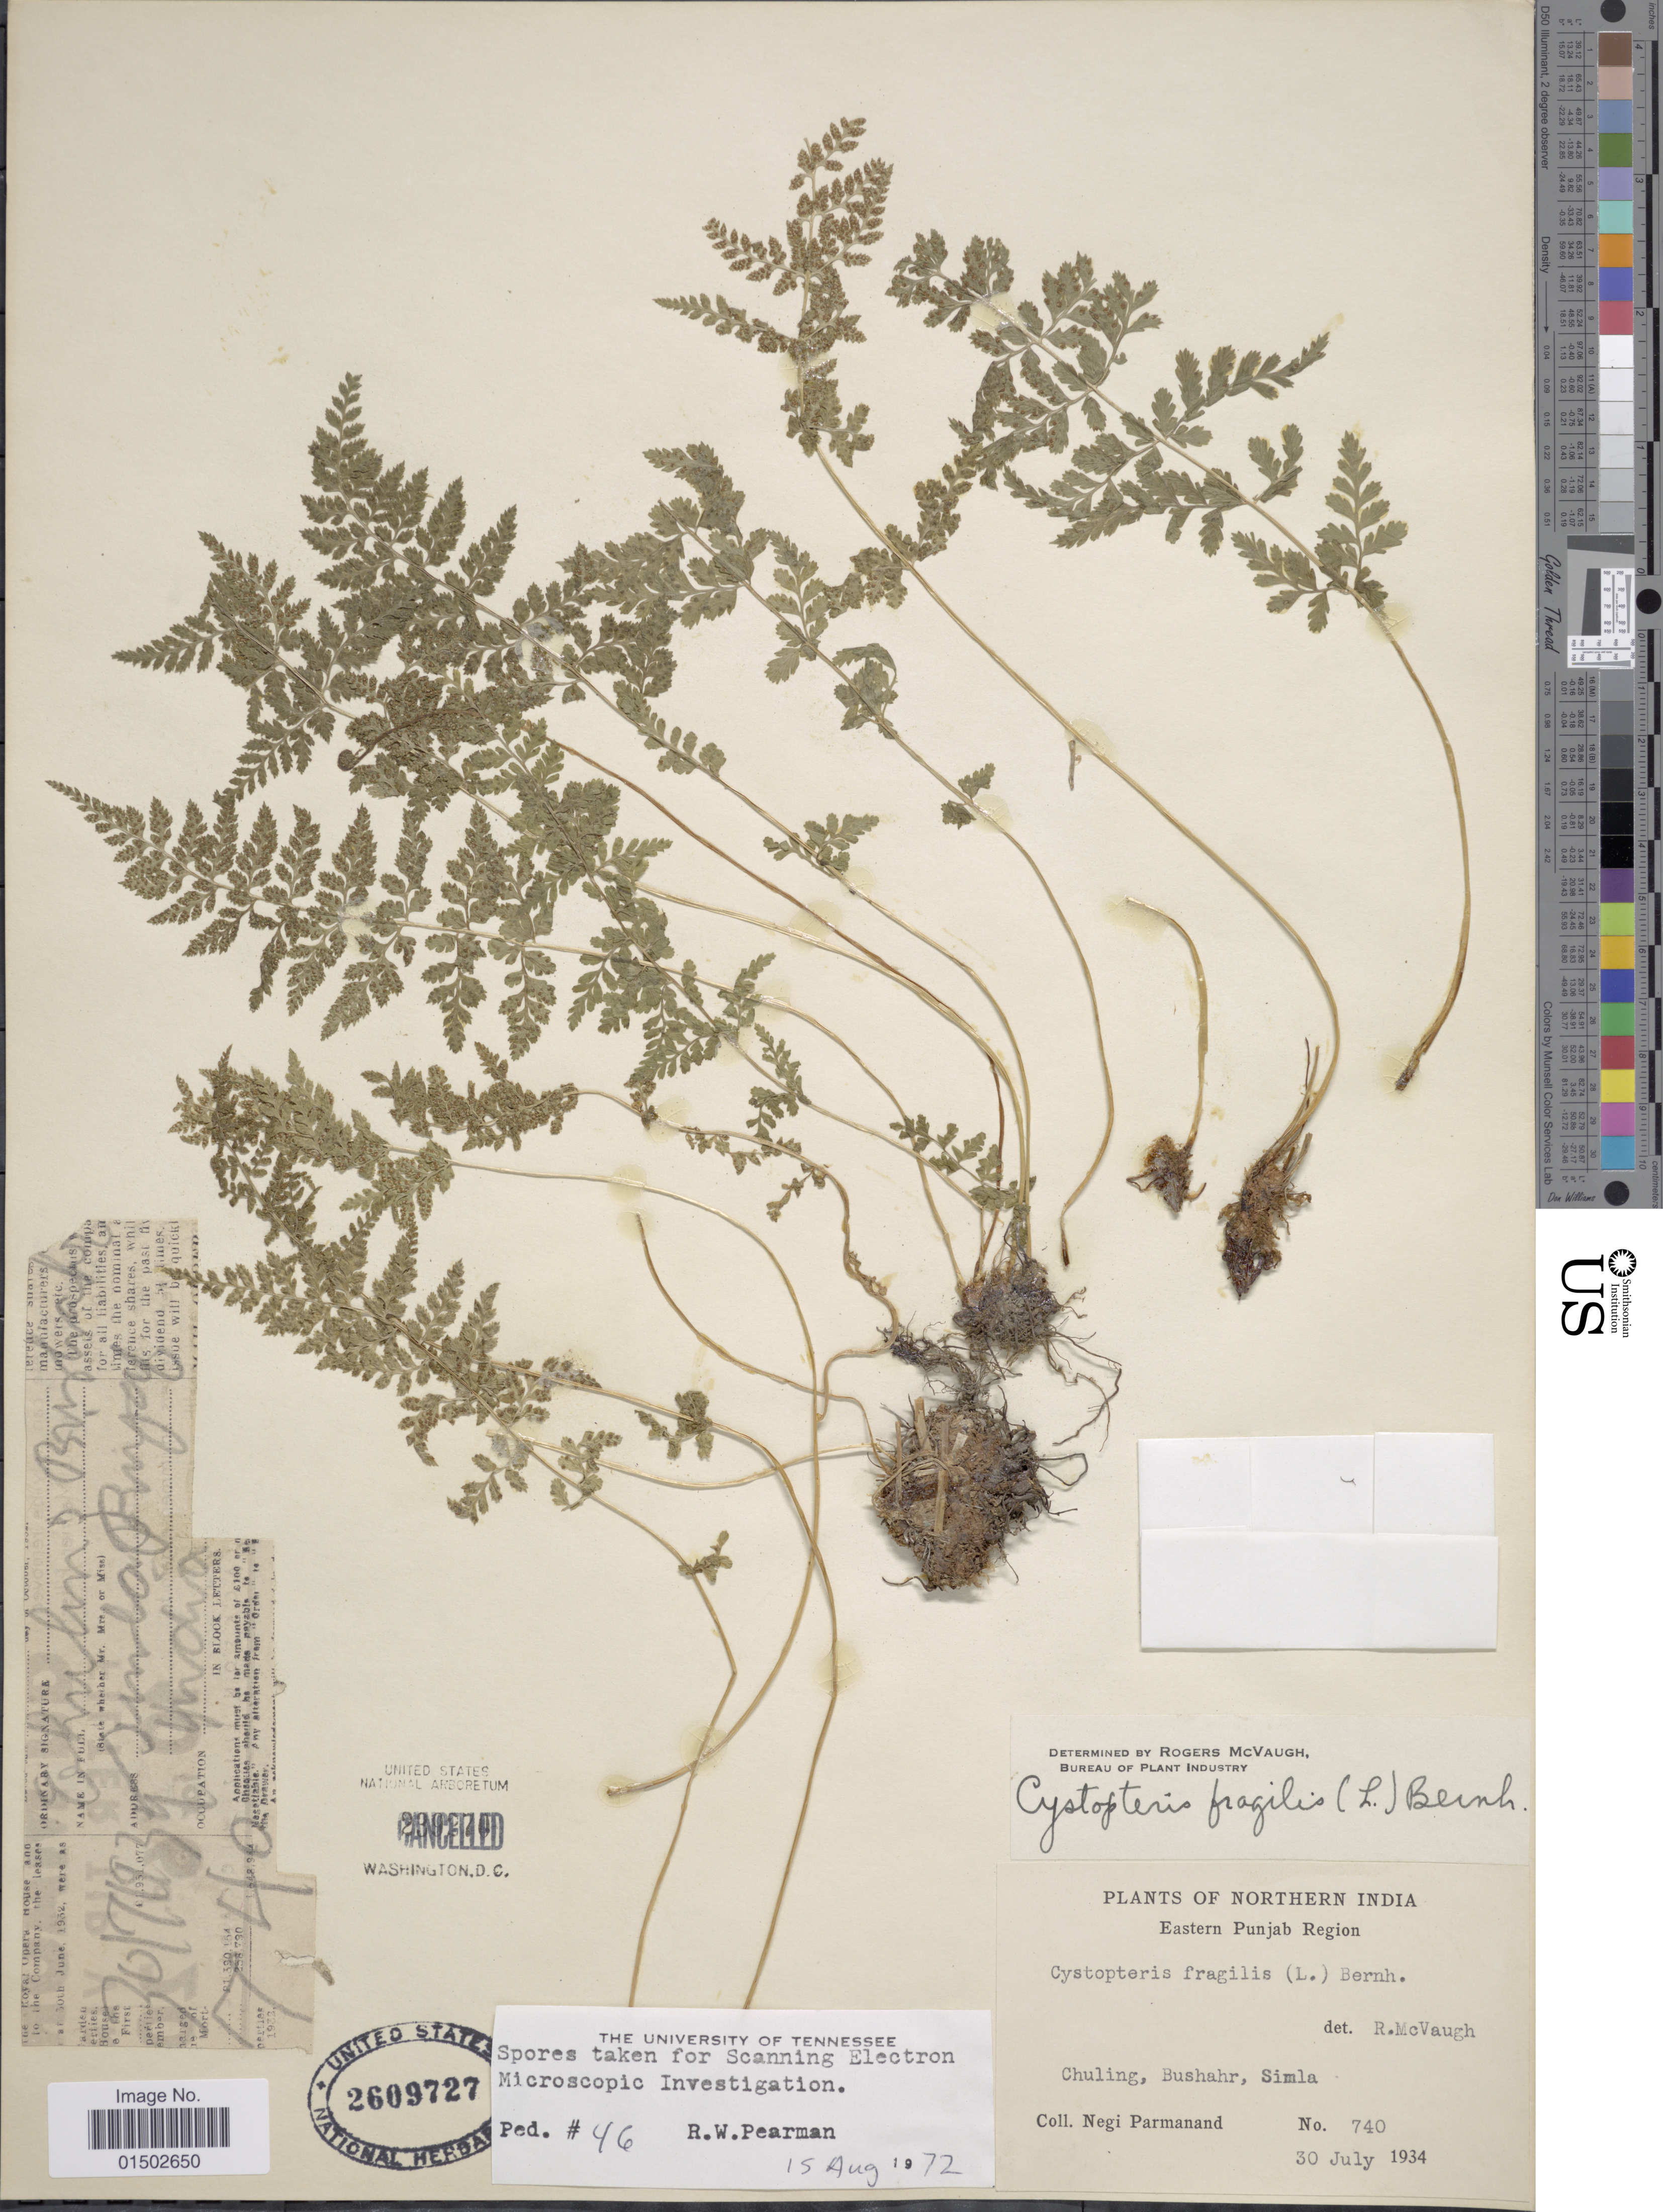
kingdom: Plantae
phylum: Tracheophyta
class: Polypodiopsida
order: Polypodiales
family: Cystopteridaceae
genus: Cystopteris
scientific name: Cystopteris fragilis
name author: (L.) Bernh.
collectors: N. Parmanand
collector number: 740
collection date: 1934-07-30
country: India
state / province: Himachal Pradesh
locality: Northern India, Eastern Punjab region, Chuling, Bushahr, Simla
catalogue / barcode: US 2609727